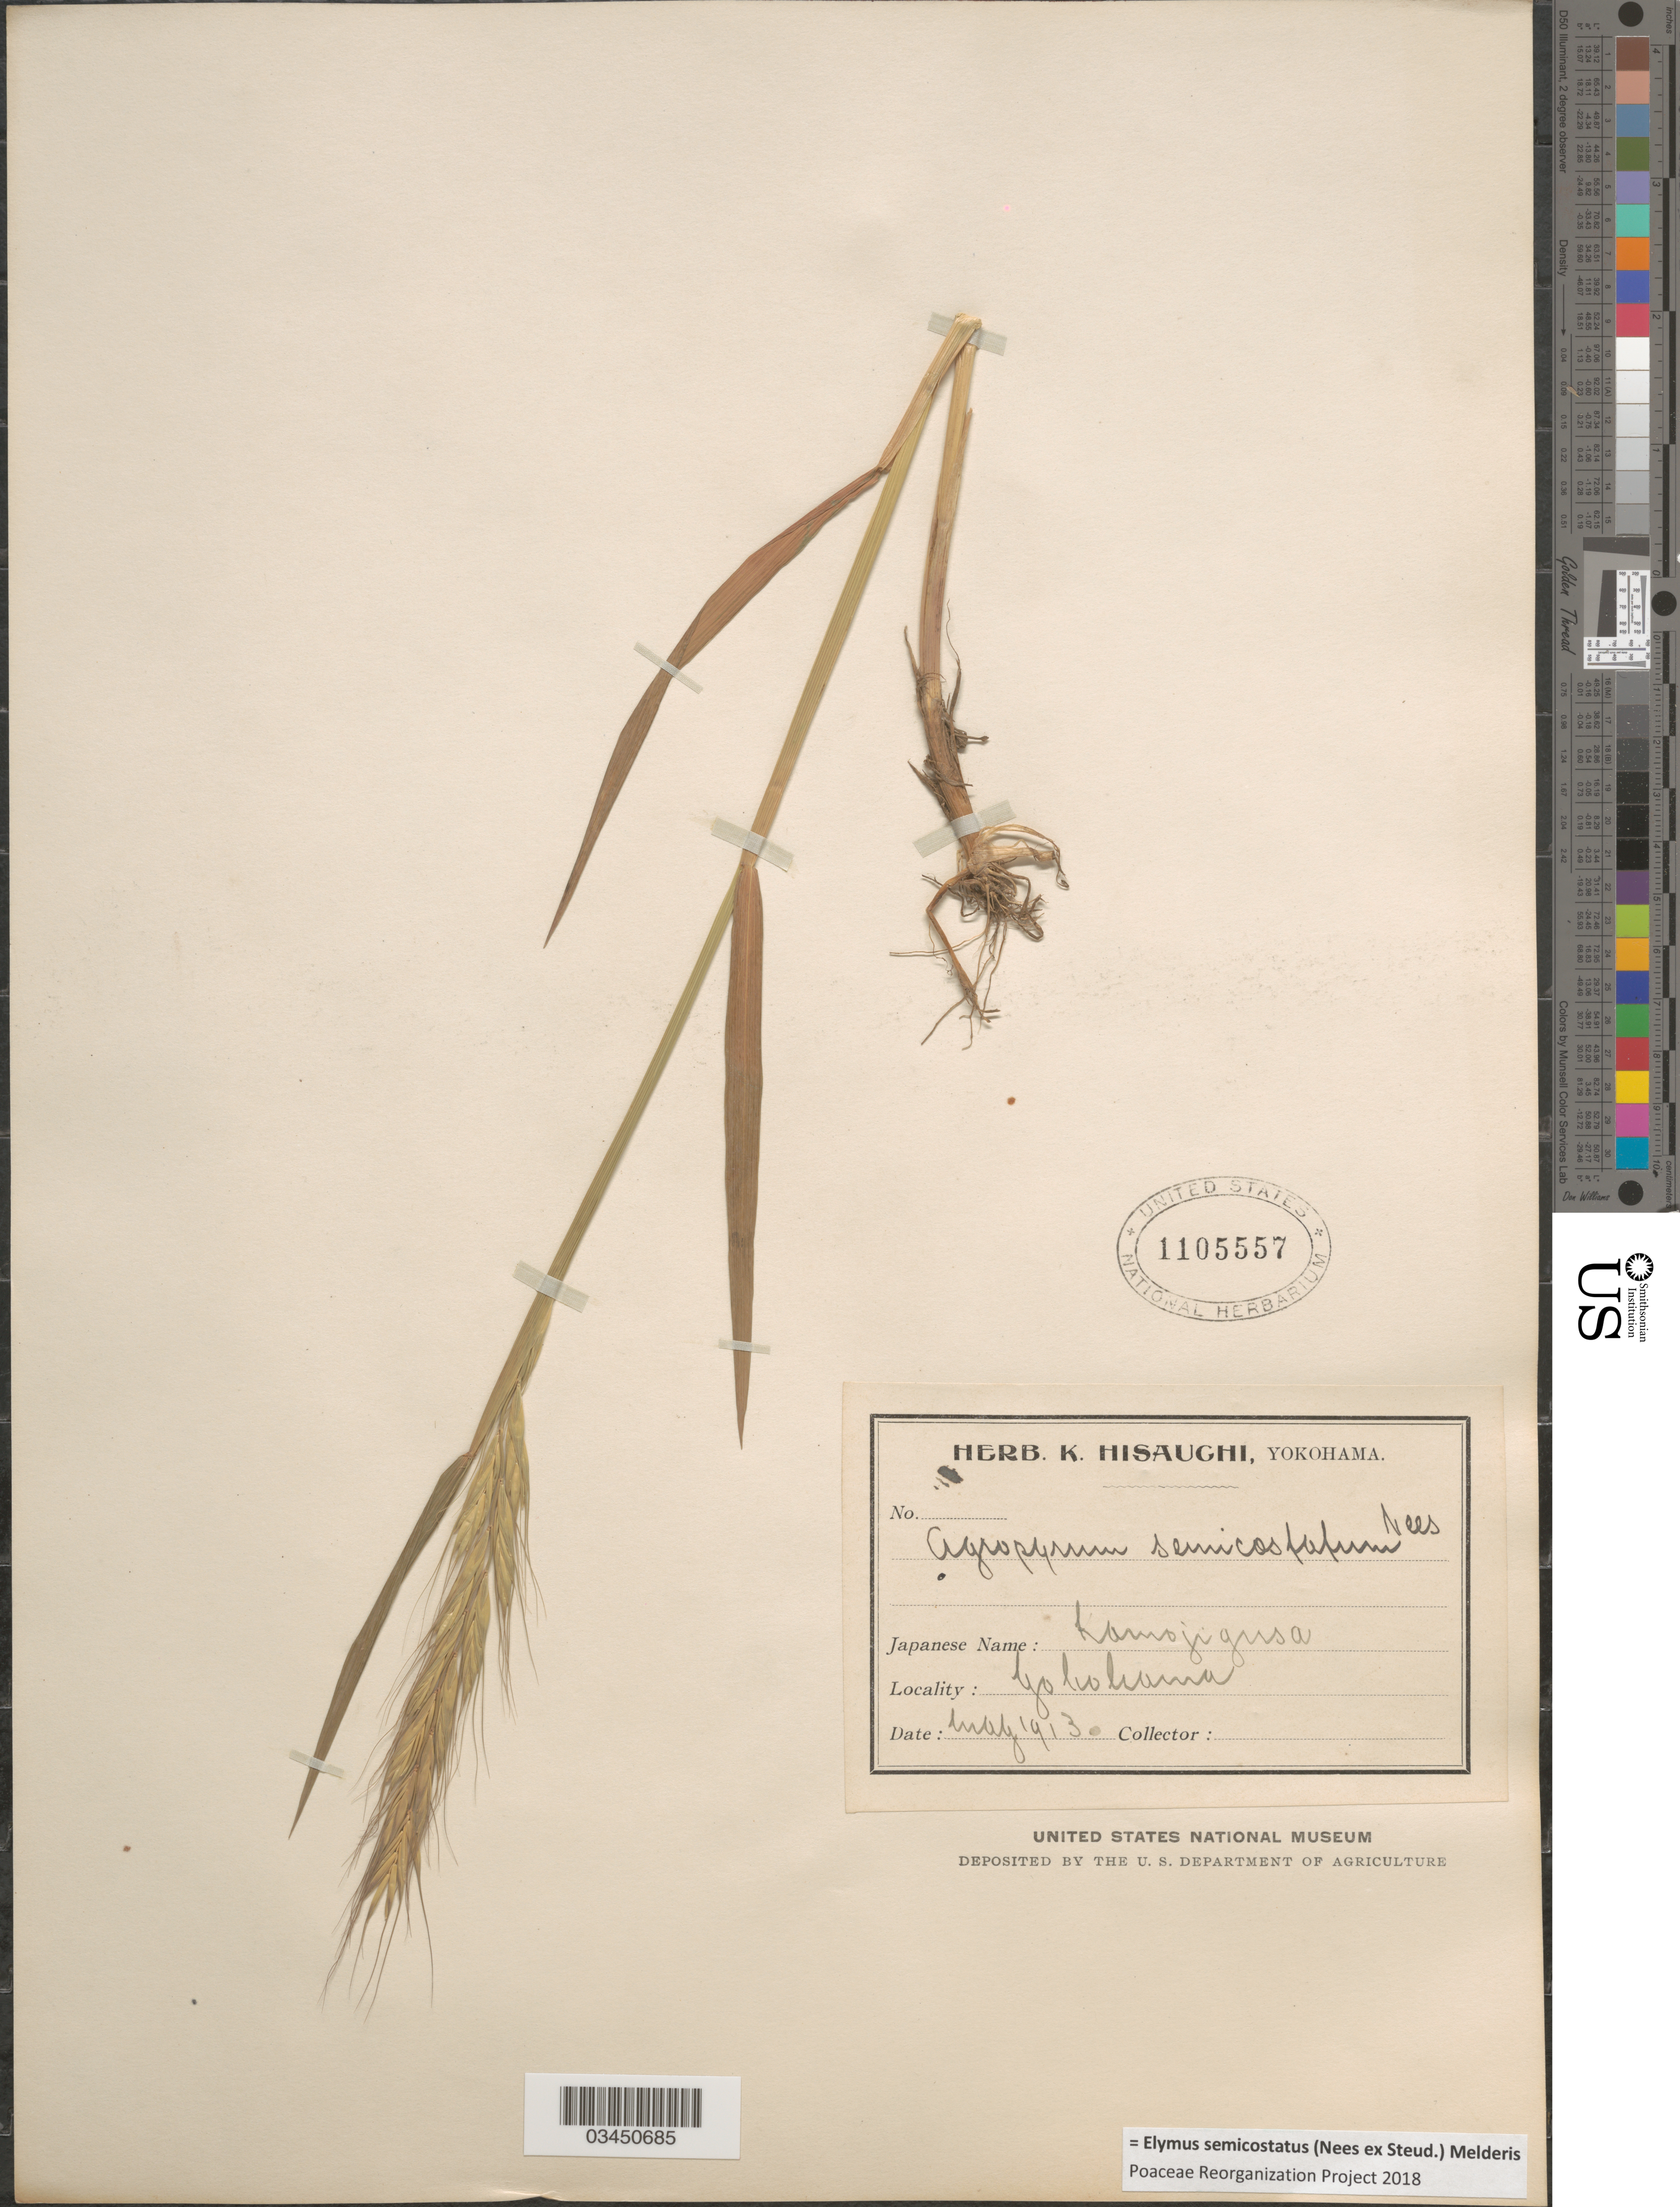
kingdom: Plantae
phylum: Tracheophyta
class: Liliopsida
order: Poales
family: Poaceae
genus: Elymus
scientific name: Elymus semicostatus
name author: (Nees ex Steud.) Melderis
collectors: ex herb. Hisaughi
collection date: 1913-05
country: Japan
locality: Yokohama.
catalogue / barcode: US 1105557